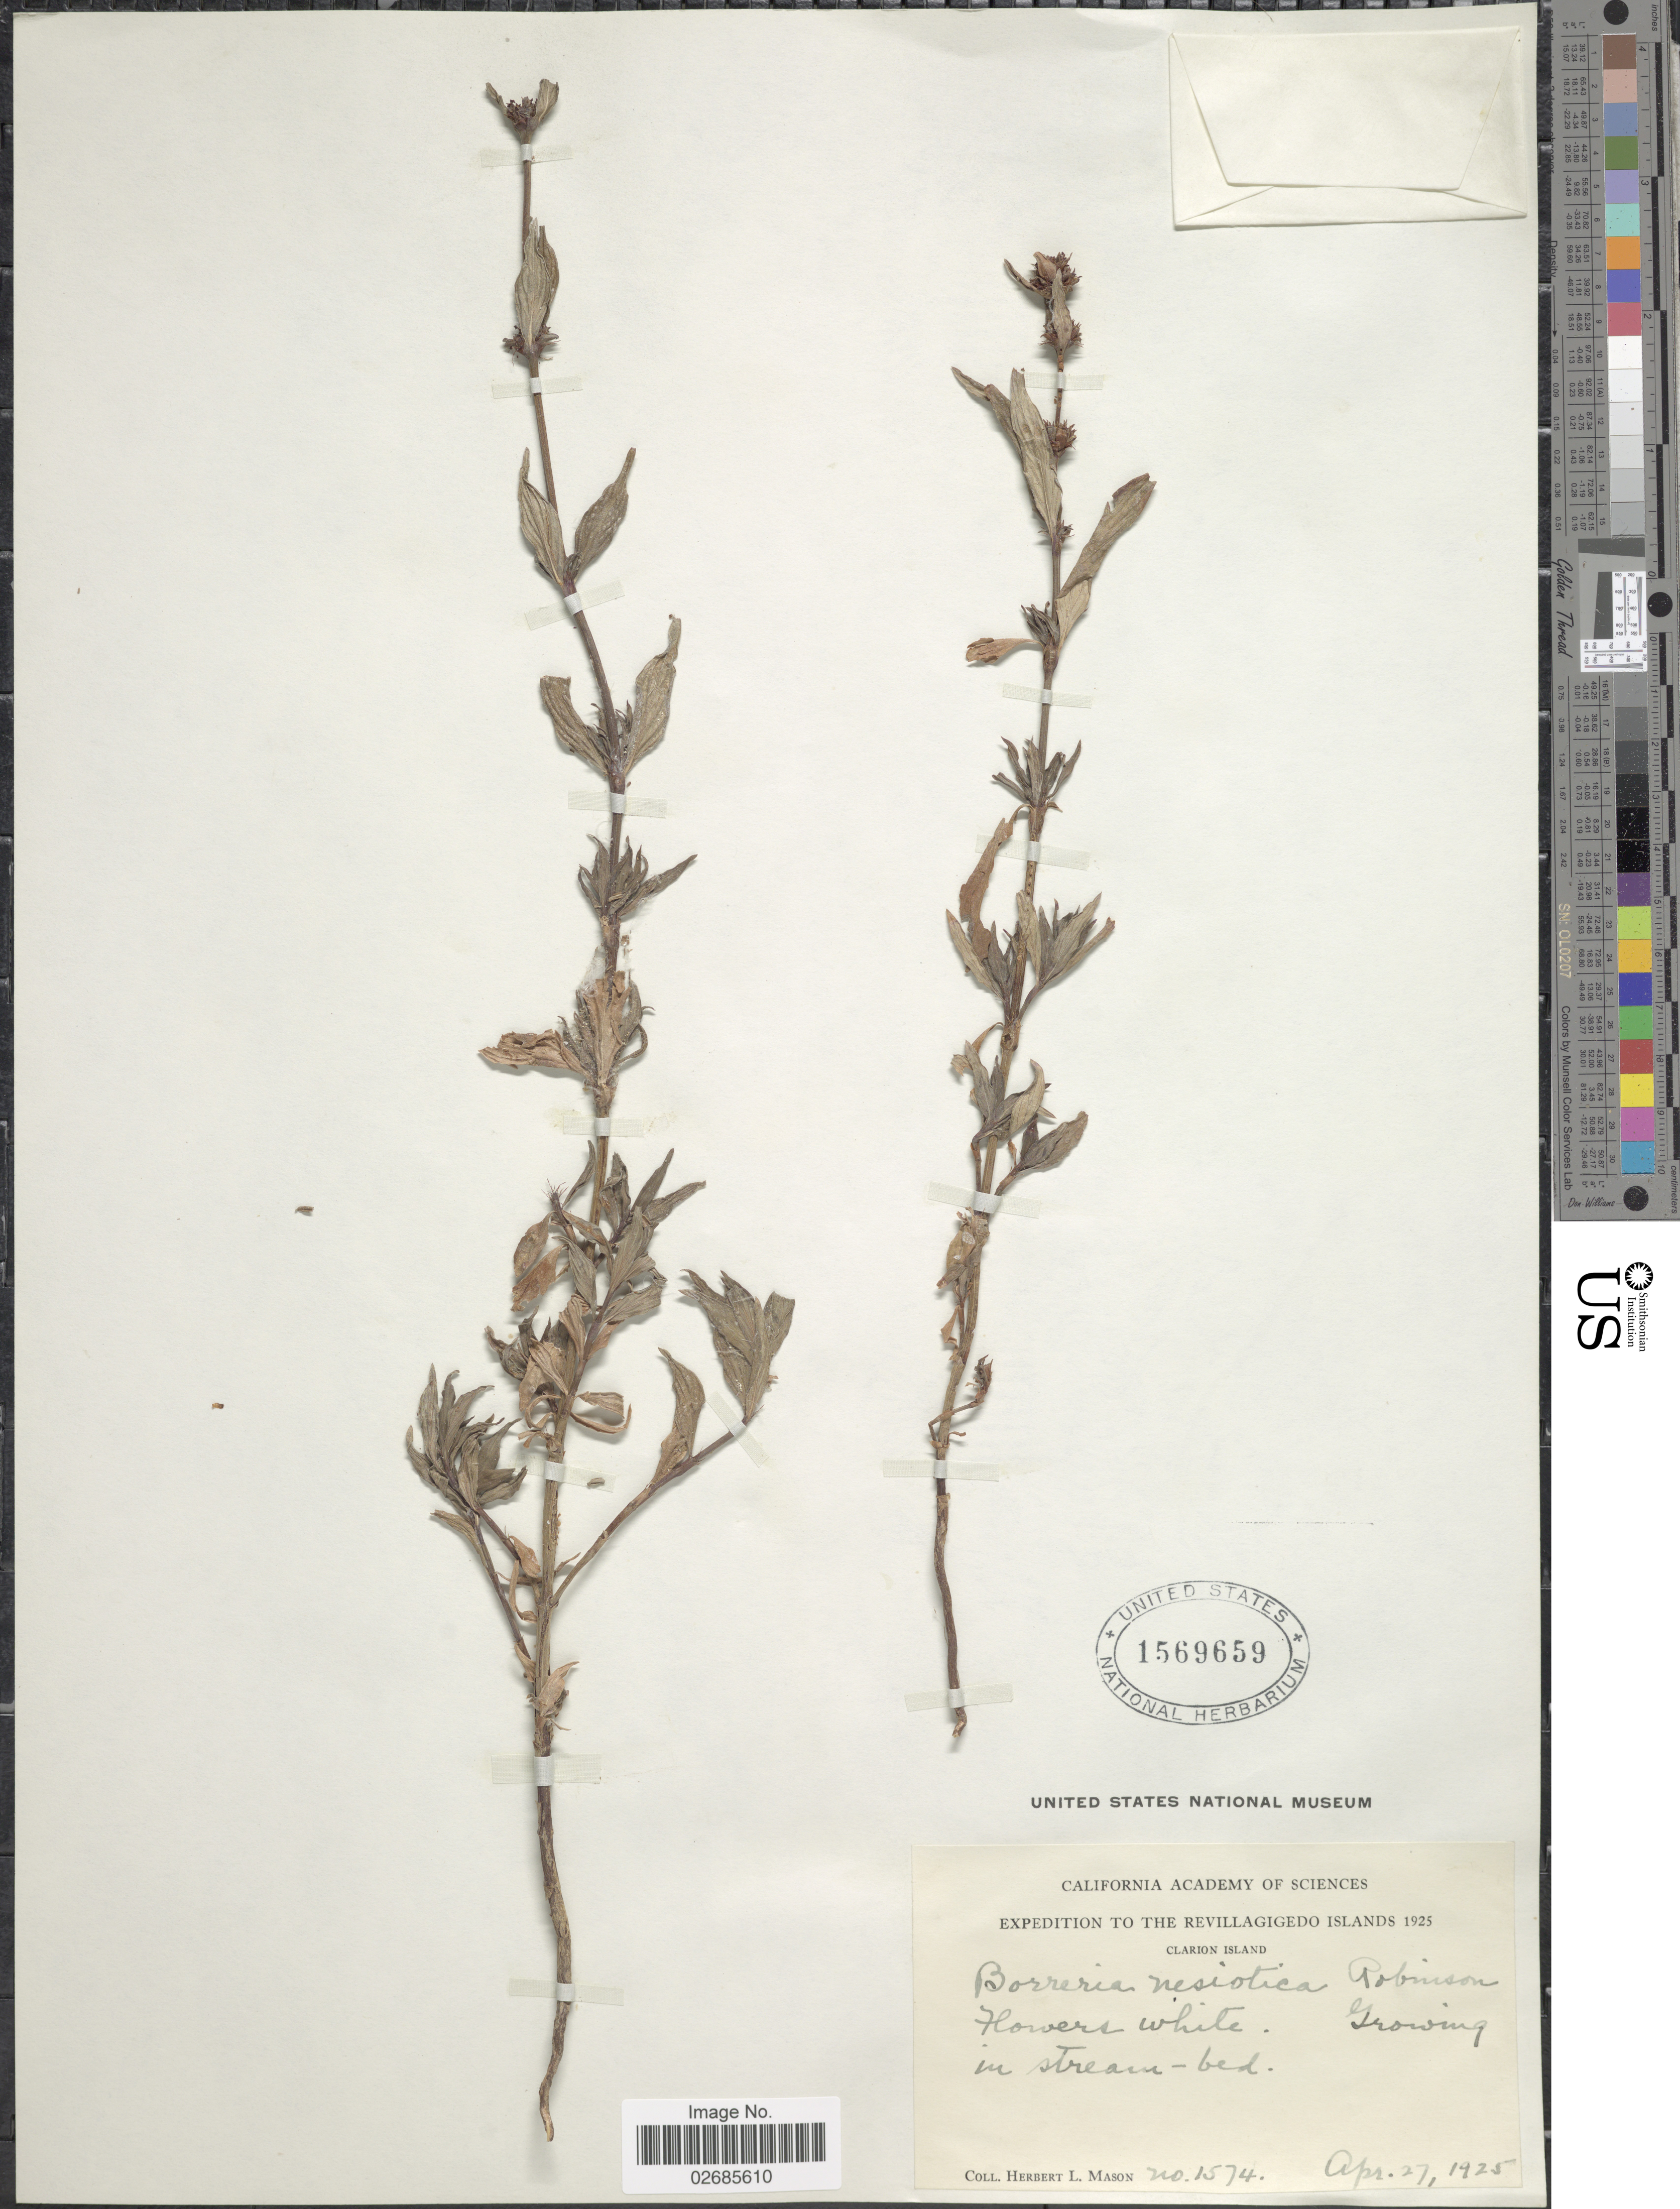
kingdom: Plantae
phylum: Tracheophyta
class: Magnoliopsida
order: Gentianales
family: Rubiaceae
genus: Borreria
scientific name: Borreria nesiotica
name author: B.L. Rob.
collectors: H. L. Mason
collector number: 1574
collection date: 1925-04-27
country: Mexico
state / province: Colima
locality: To The Revillagigedo Island, Clarion Island. Growing in stream-bed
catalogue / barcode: US 1569659